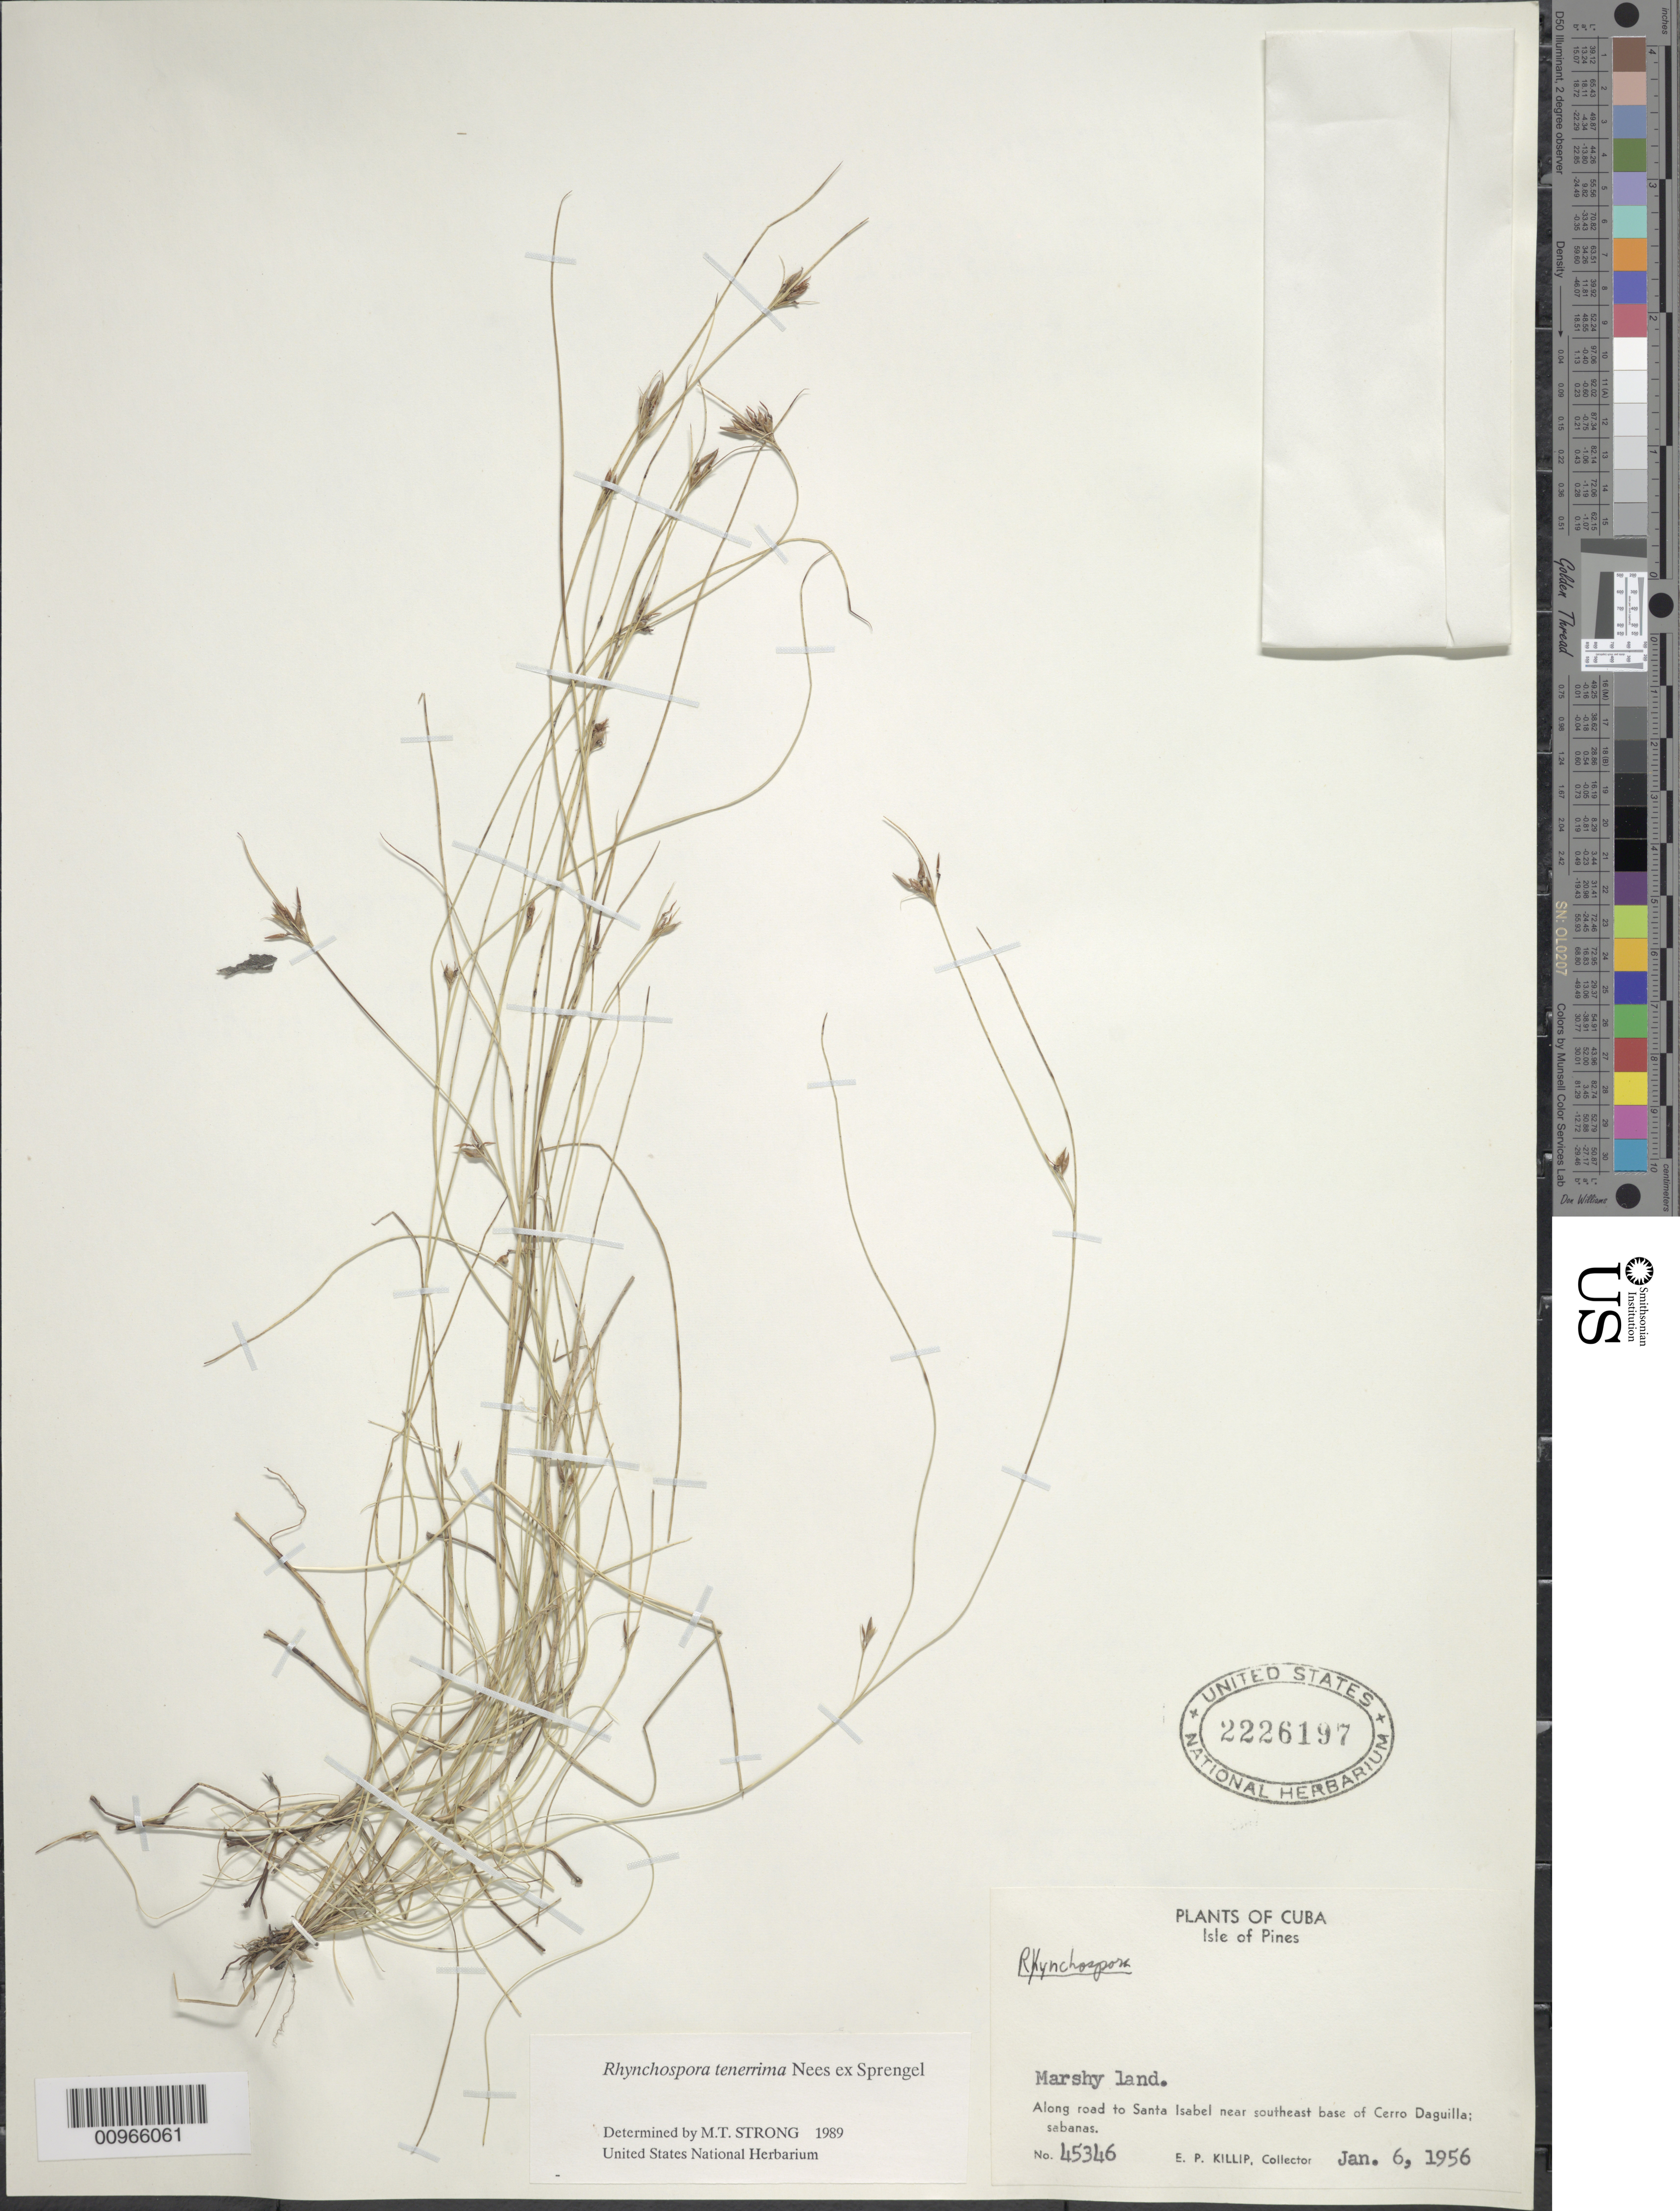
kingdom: Plantae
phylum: Tracheophyta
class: Liliopsida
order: Poales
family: Cyperaceae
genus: Rhynchospora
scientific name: Rhynchospora tenerrima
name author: Nees ex Spreng.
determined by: Strong, M. T., (US), Smithsonian Institution - National Museum of Natural History (UNITED STATES)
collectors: E. P. Killip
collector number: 45346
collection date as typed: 06 Jan 1956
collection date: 1956-01-06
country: Cuba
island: Isla de la Juventud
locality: Sabanas along road to Santa Isabel near southeast base of Cerro Daguilla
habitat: Marshy land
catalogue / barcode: US 2226197